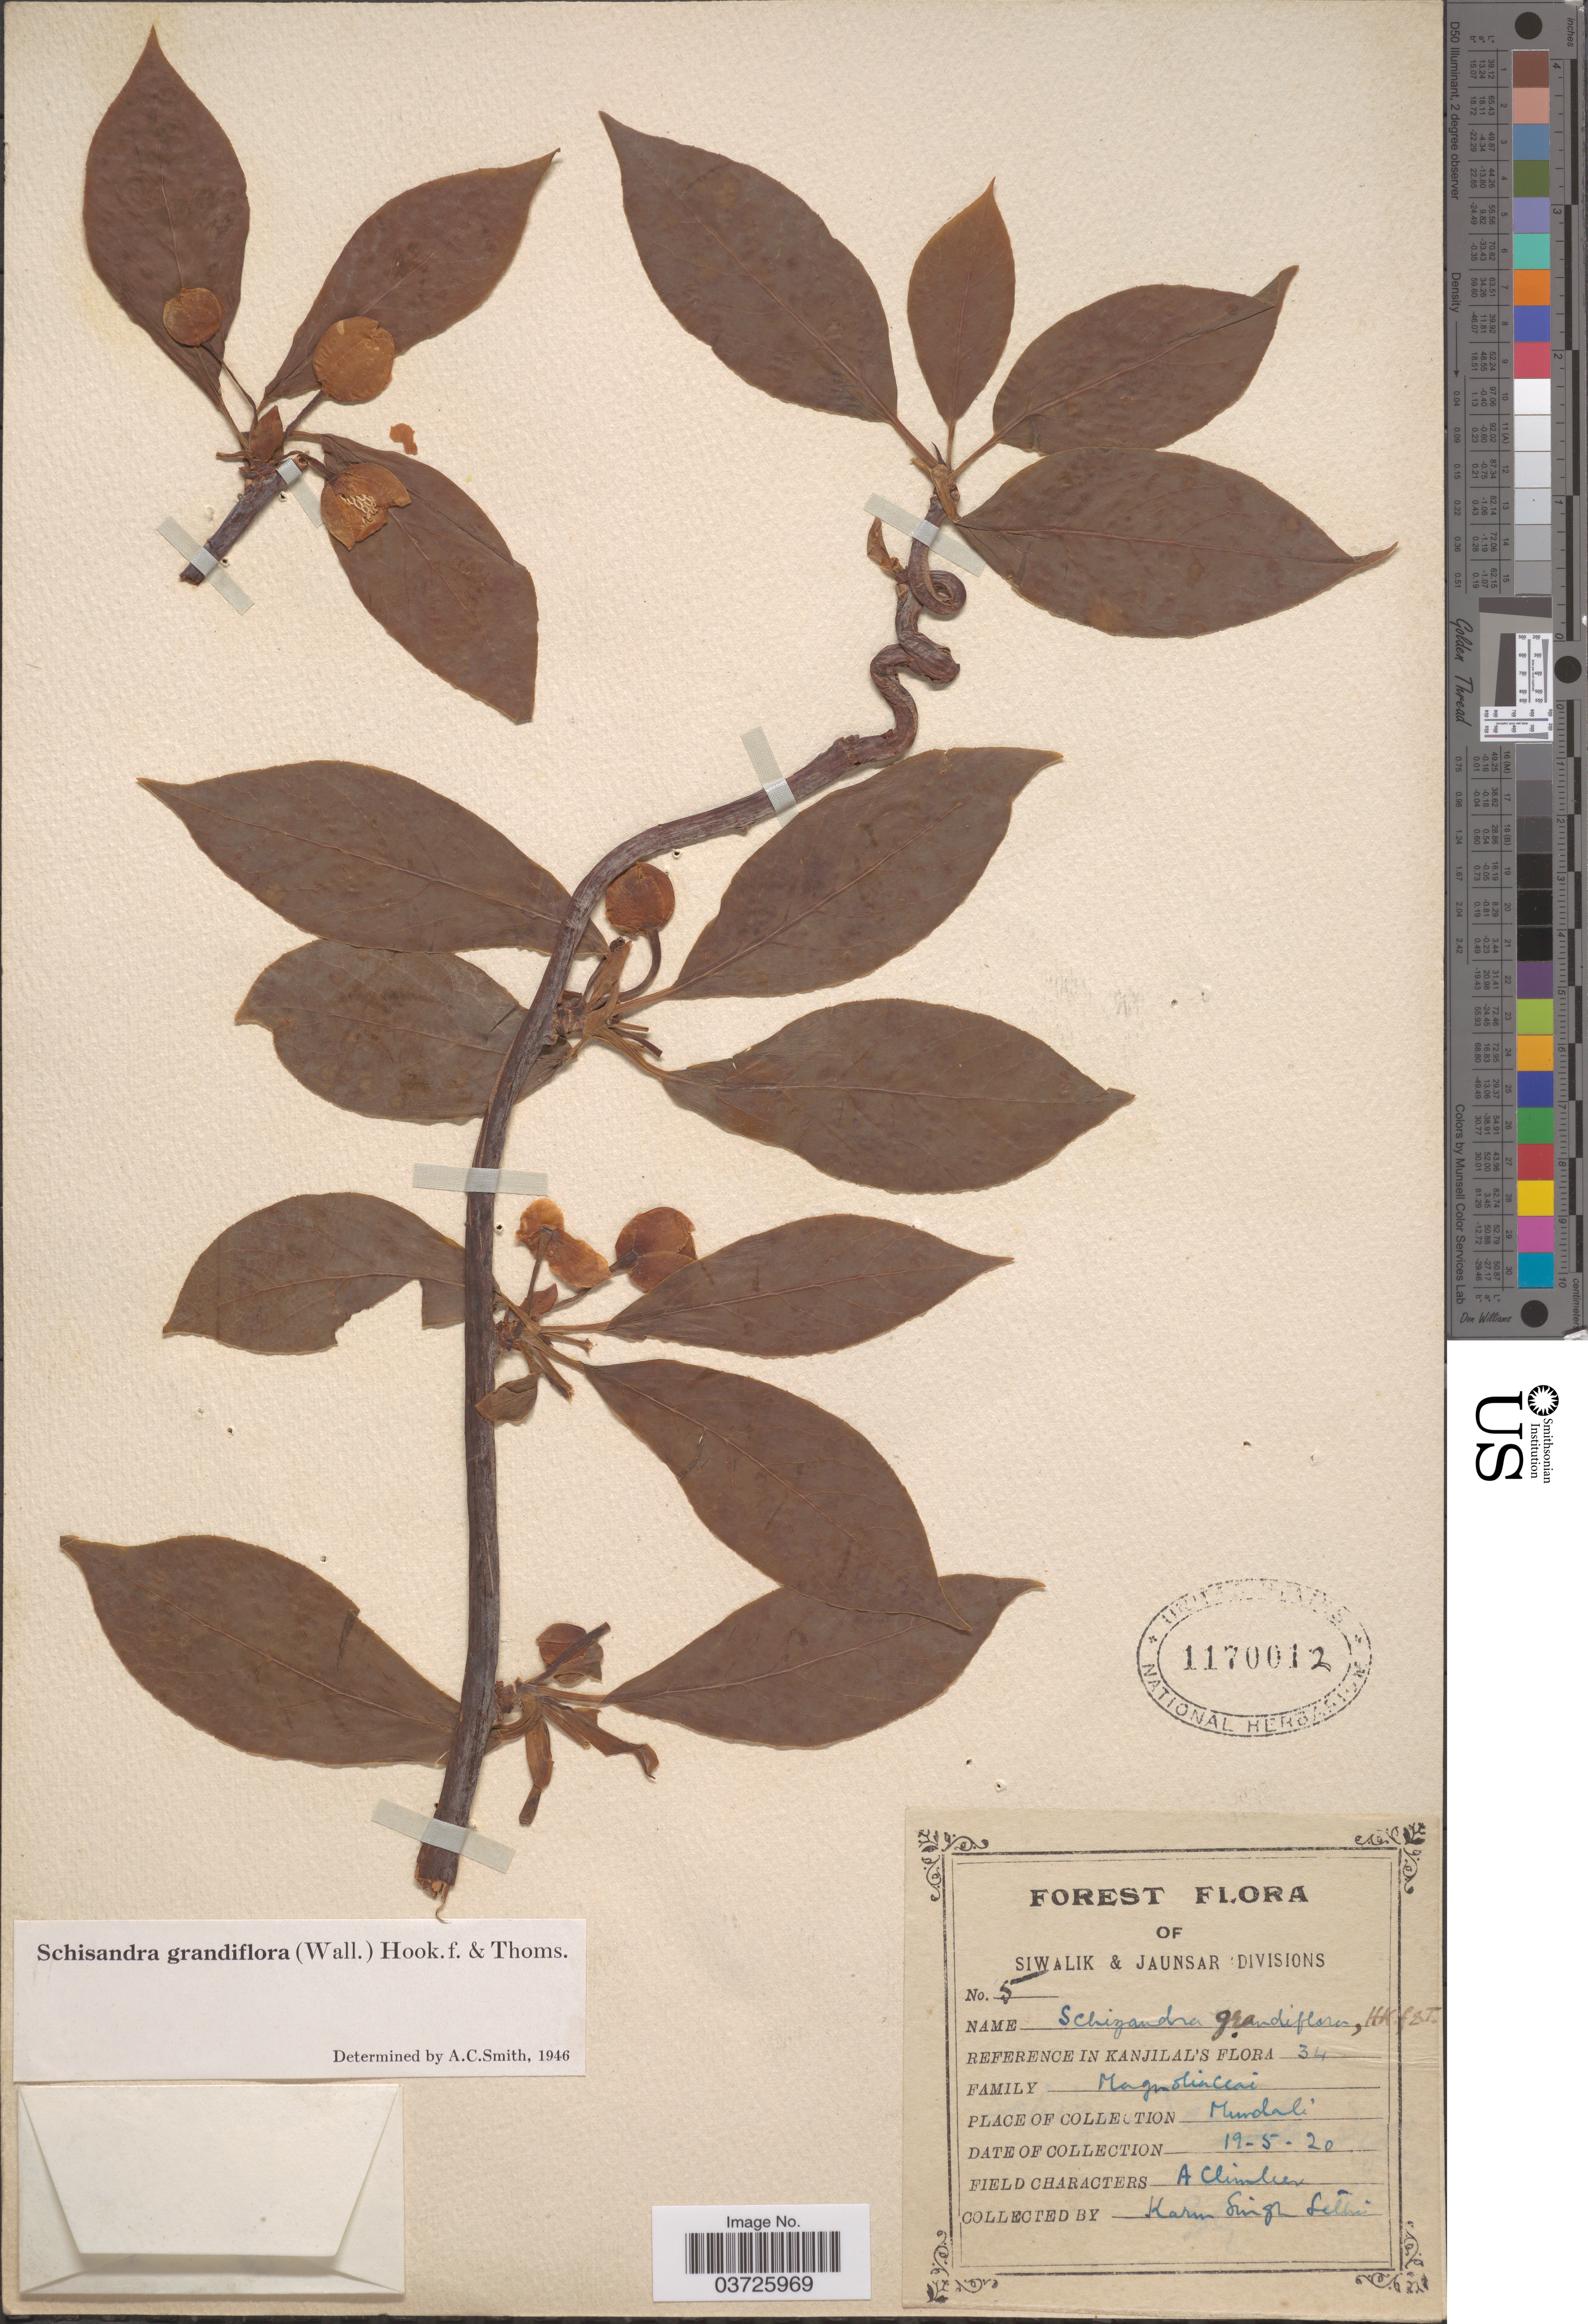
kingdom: Plantae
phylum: Tracheophyta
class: Magnoliopsida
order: Austrobaileyales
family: Schisandraceae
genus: Schisandra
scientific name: Schisandra grandiflora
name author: (Wall.) Hook. f. & Thoms.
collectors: K. Sethi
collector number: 5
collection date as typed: Transcribed d/m/y: 19/5/20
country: India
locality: Siwalik & Jaunsar Divisions. Mundali.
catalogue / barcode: US 1170012